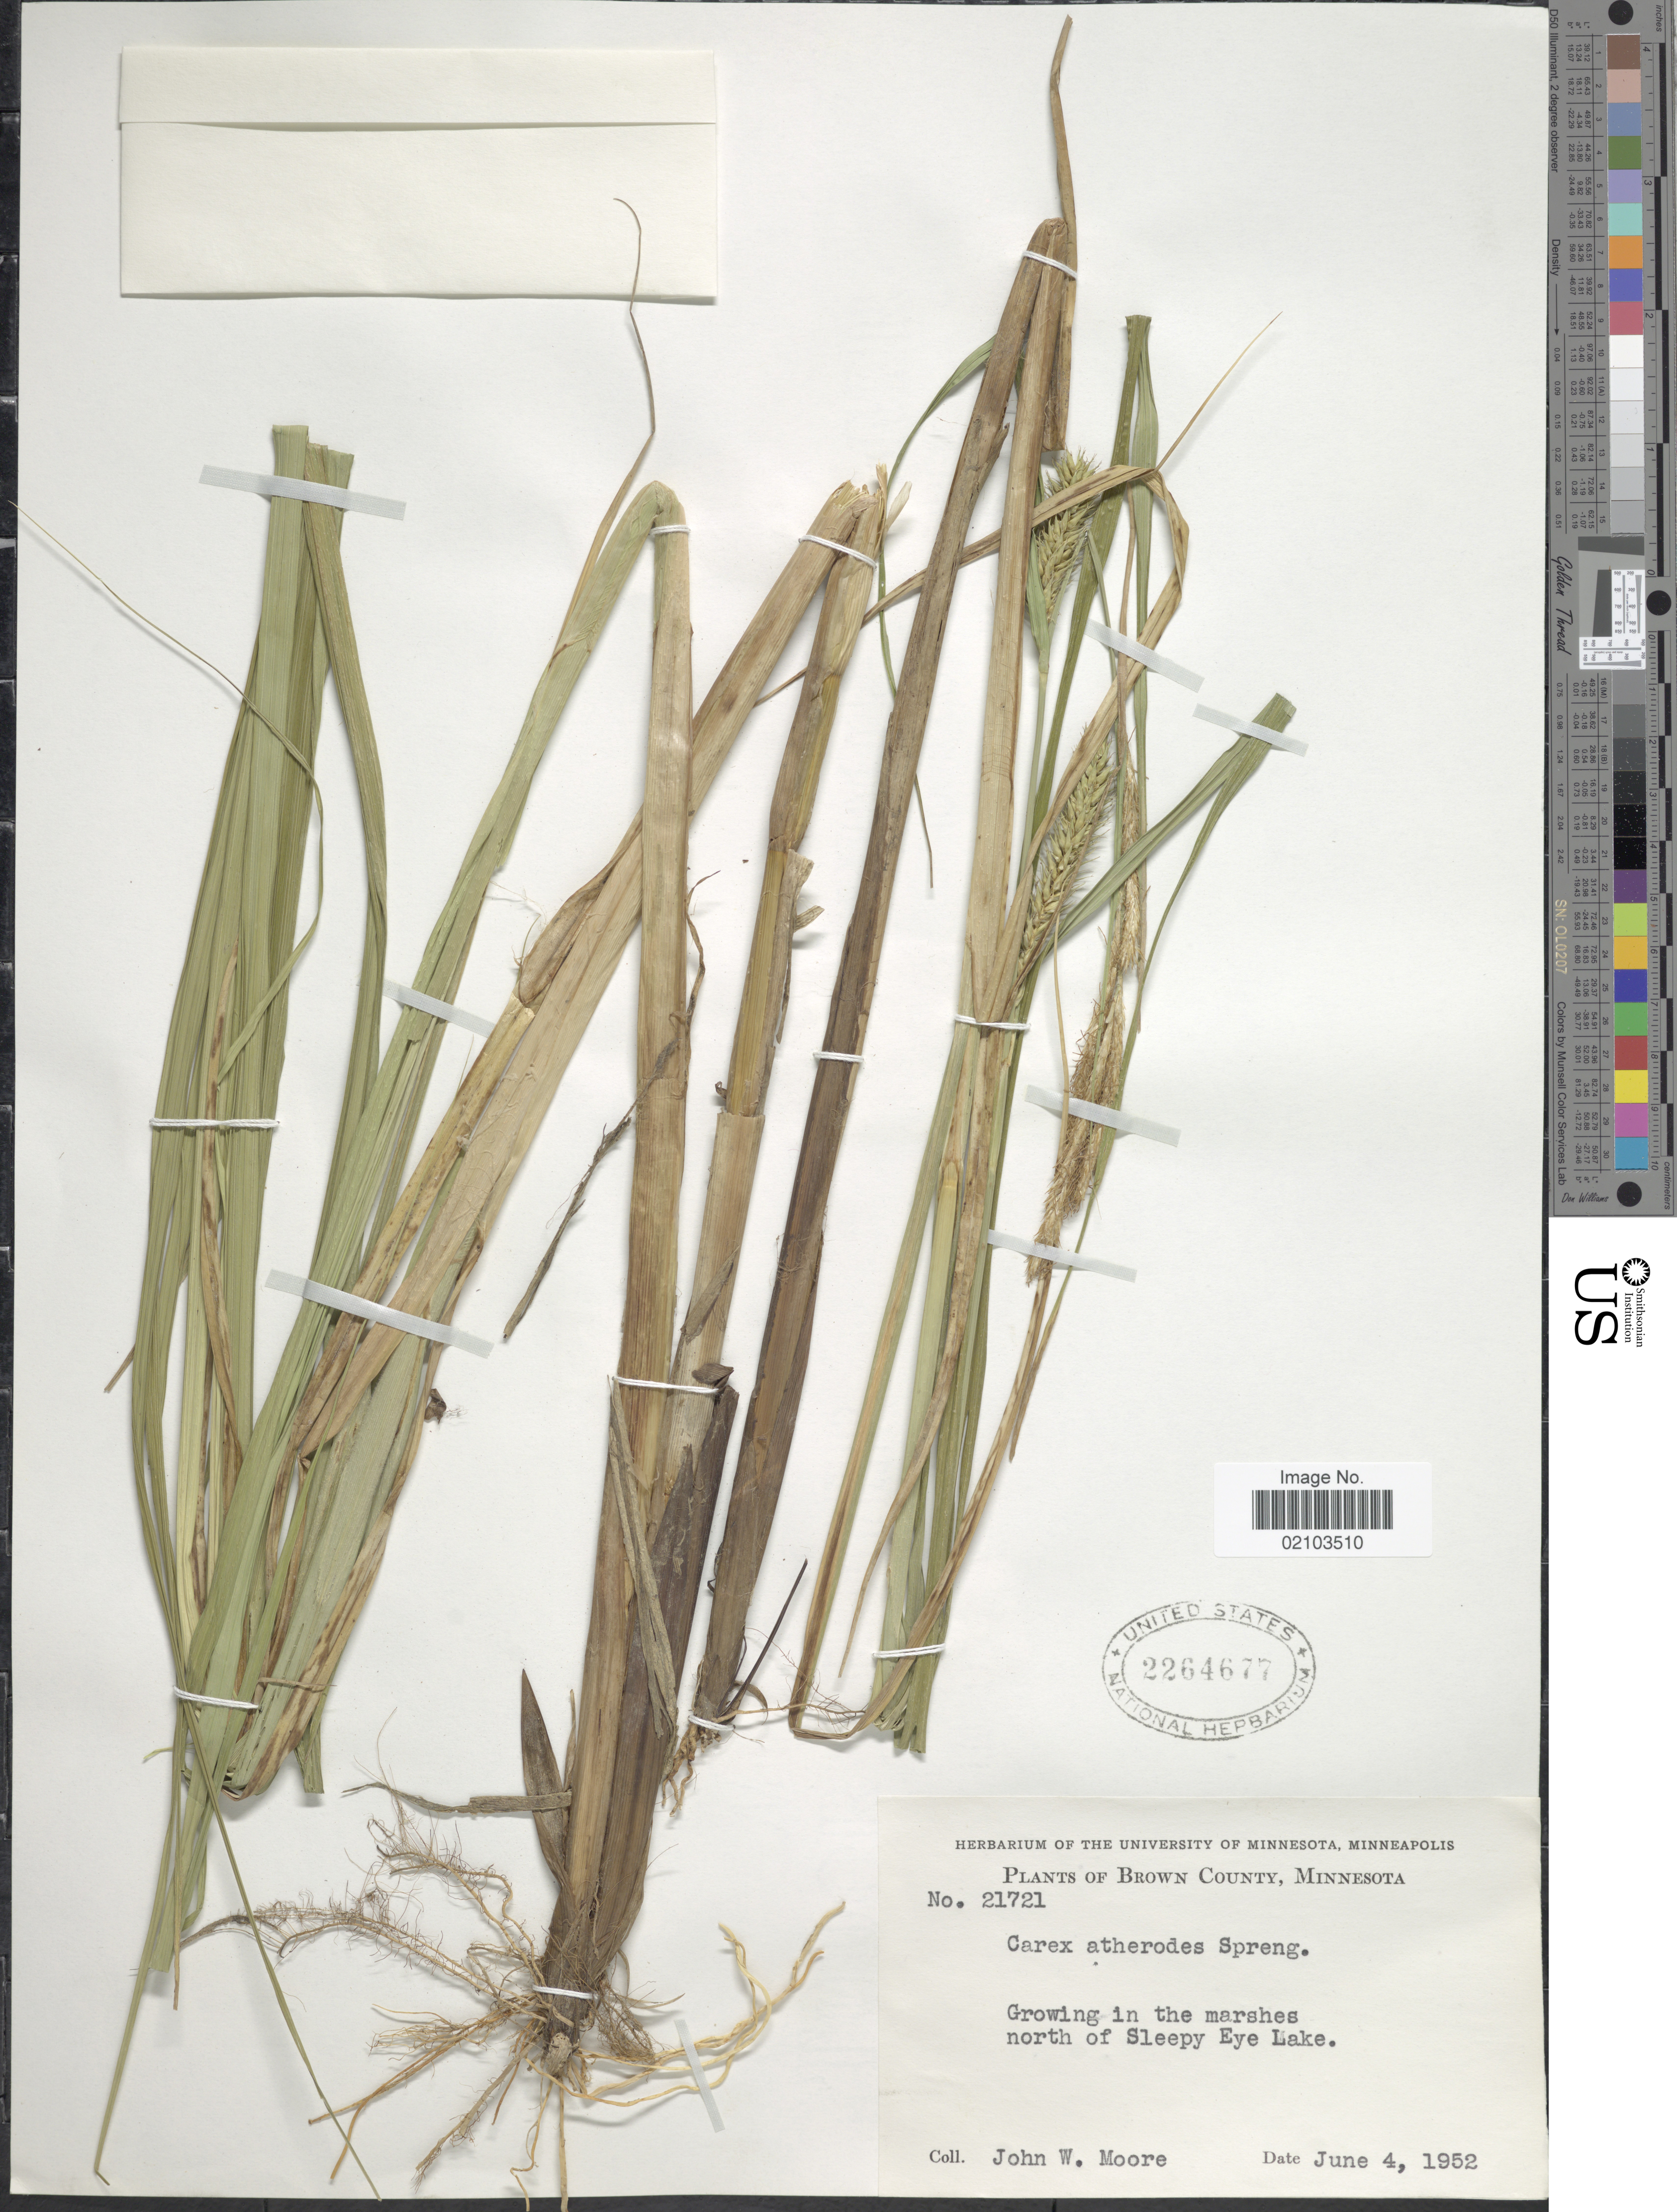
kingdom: Plantae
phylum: Tracheophyta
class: Liliopsida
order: Poales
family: Cyperaceae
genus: Carex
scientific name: Carex atherodes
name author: Spreng.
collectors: J. Moore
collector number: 21721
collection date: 1952-06-04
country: United States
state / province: Minnesota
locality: Brown County, in the marshes north of Sleepy Eye Lake.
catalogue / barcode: US 2264677